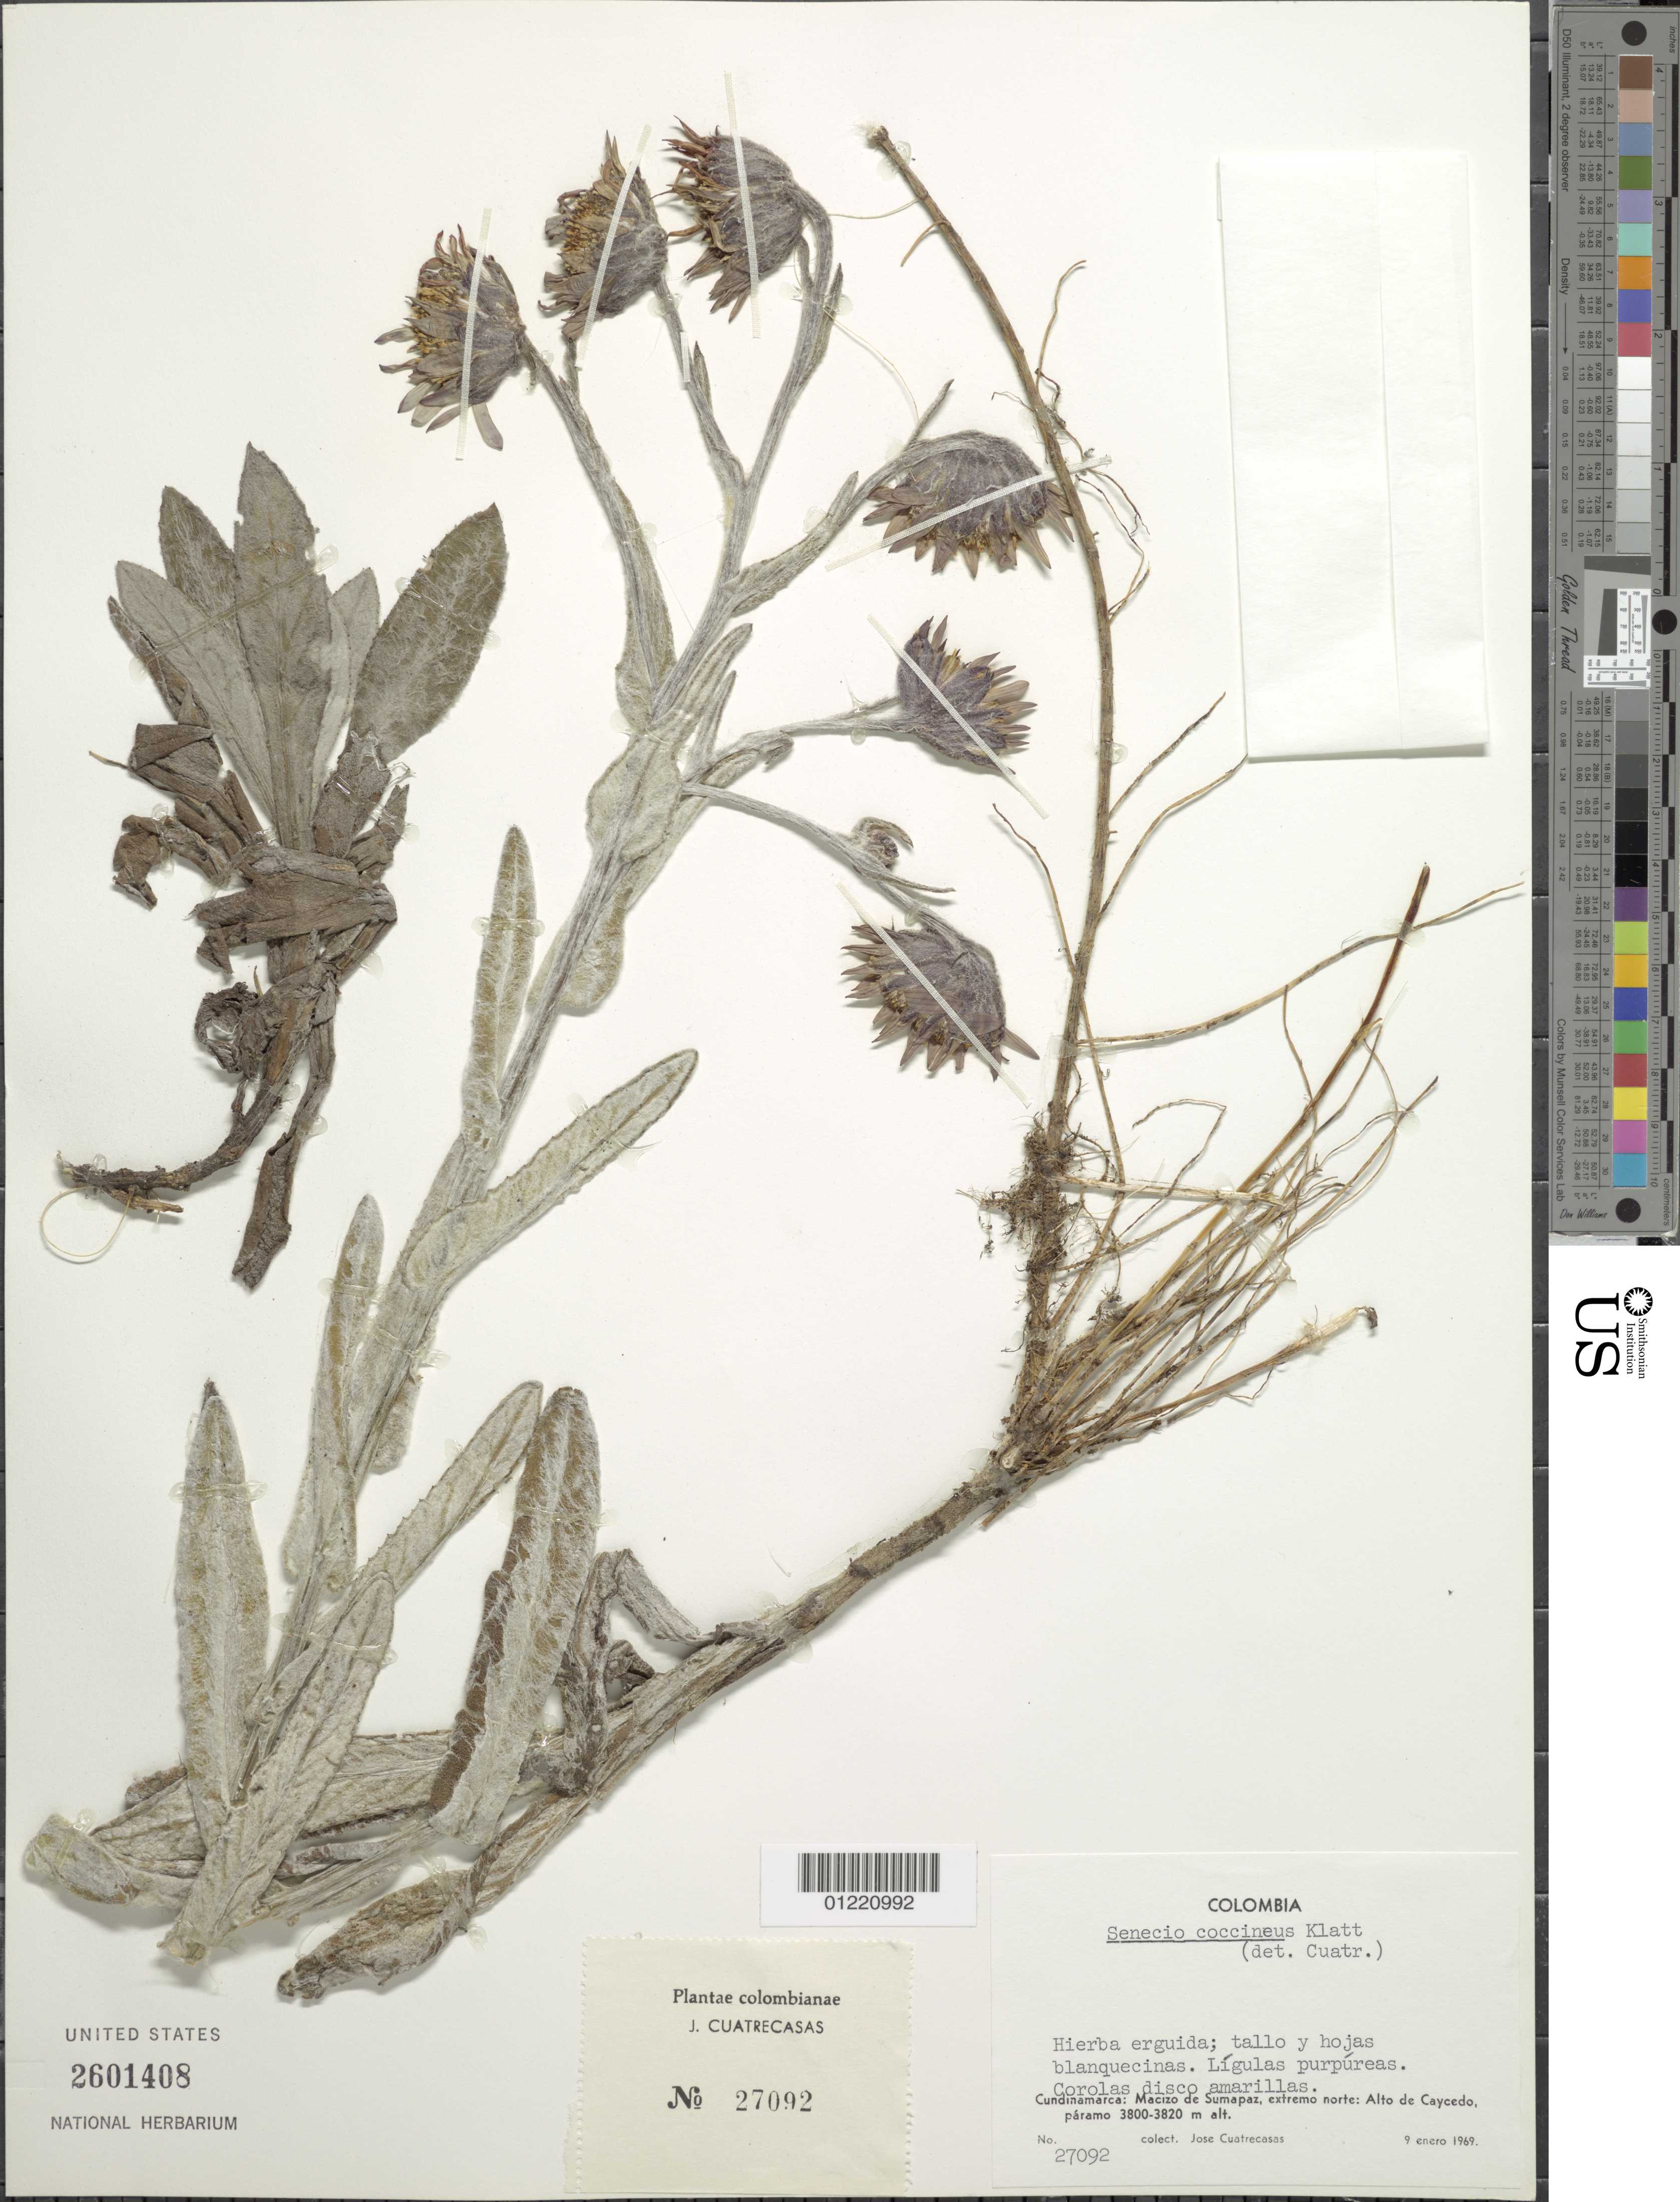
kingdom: Plantae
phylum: Tracheophyta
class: Magnoliopsida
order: Asterales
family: Asteraceae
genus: Senecio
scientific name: Senecio coccineus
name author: Klatt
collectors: J. Cuatrecasas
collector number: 27092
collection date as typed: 09 Jan 1969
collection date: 1969-01-09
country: Colombia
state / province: Cundinamarca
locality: Macizo de Sumapaz, extremo norte; Alto de Caycedo.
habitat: paramo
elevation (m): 3800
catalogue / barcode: US 2601408